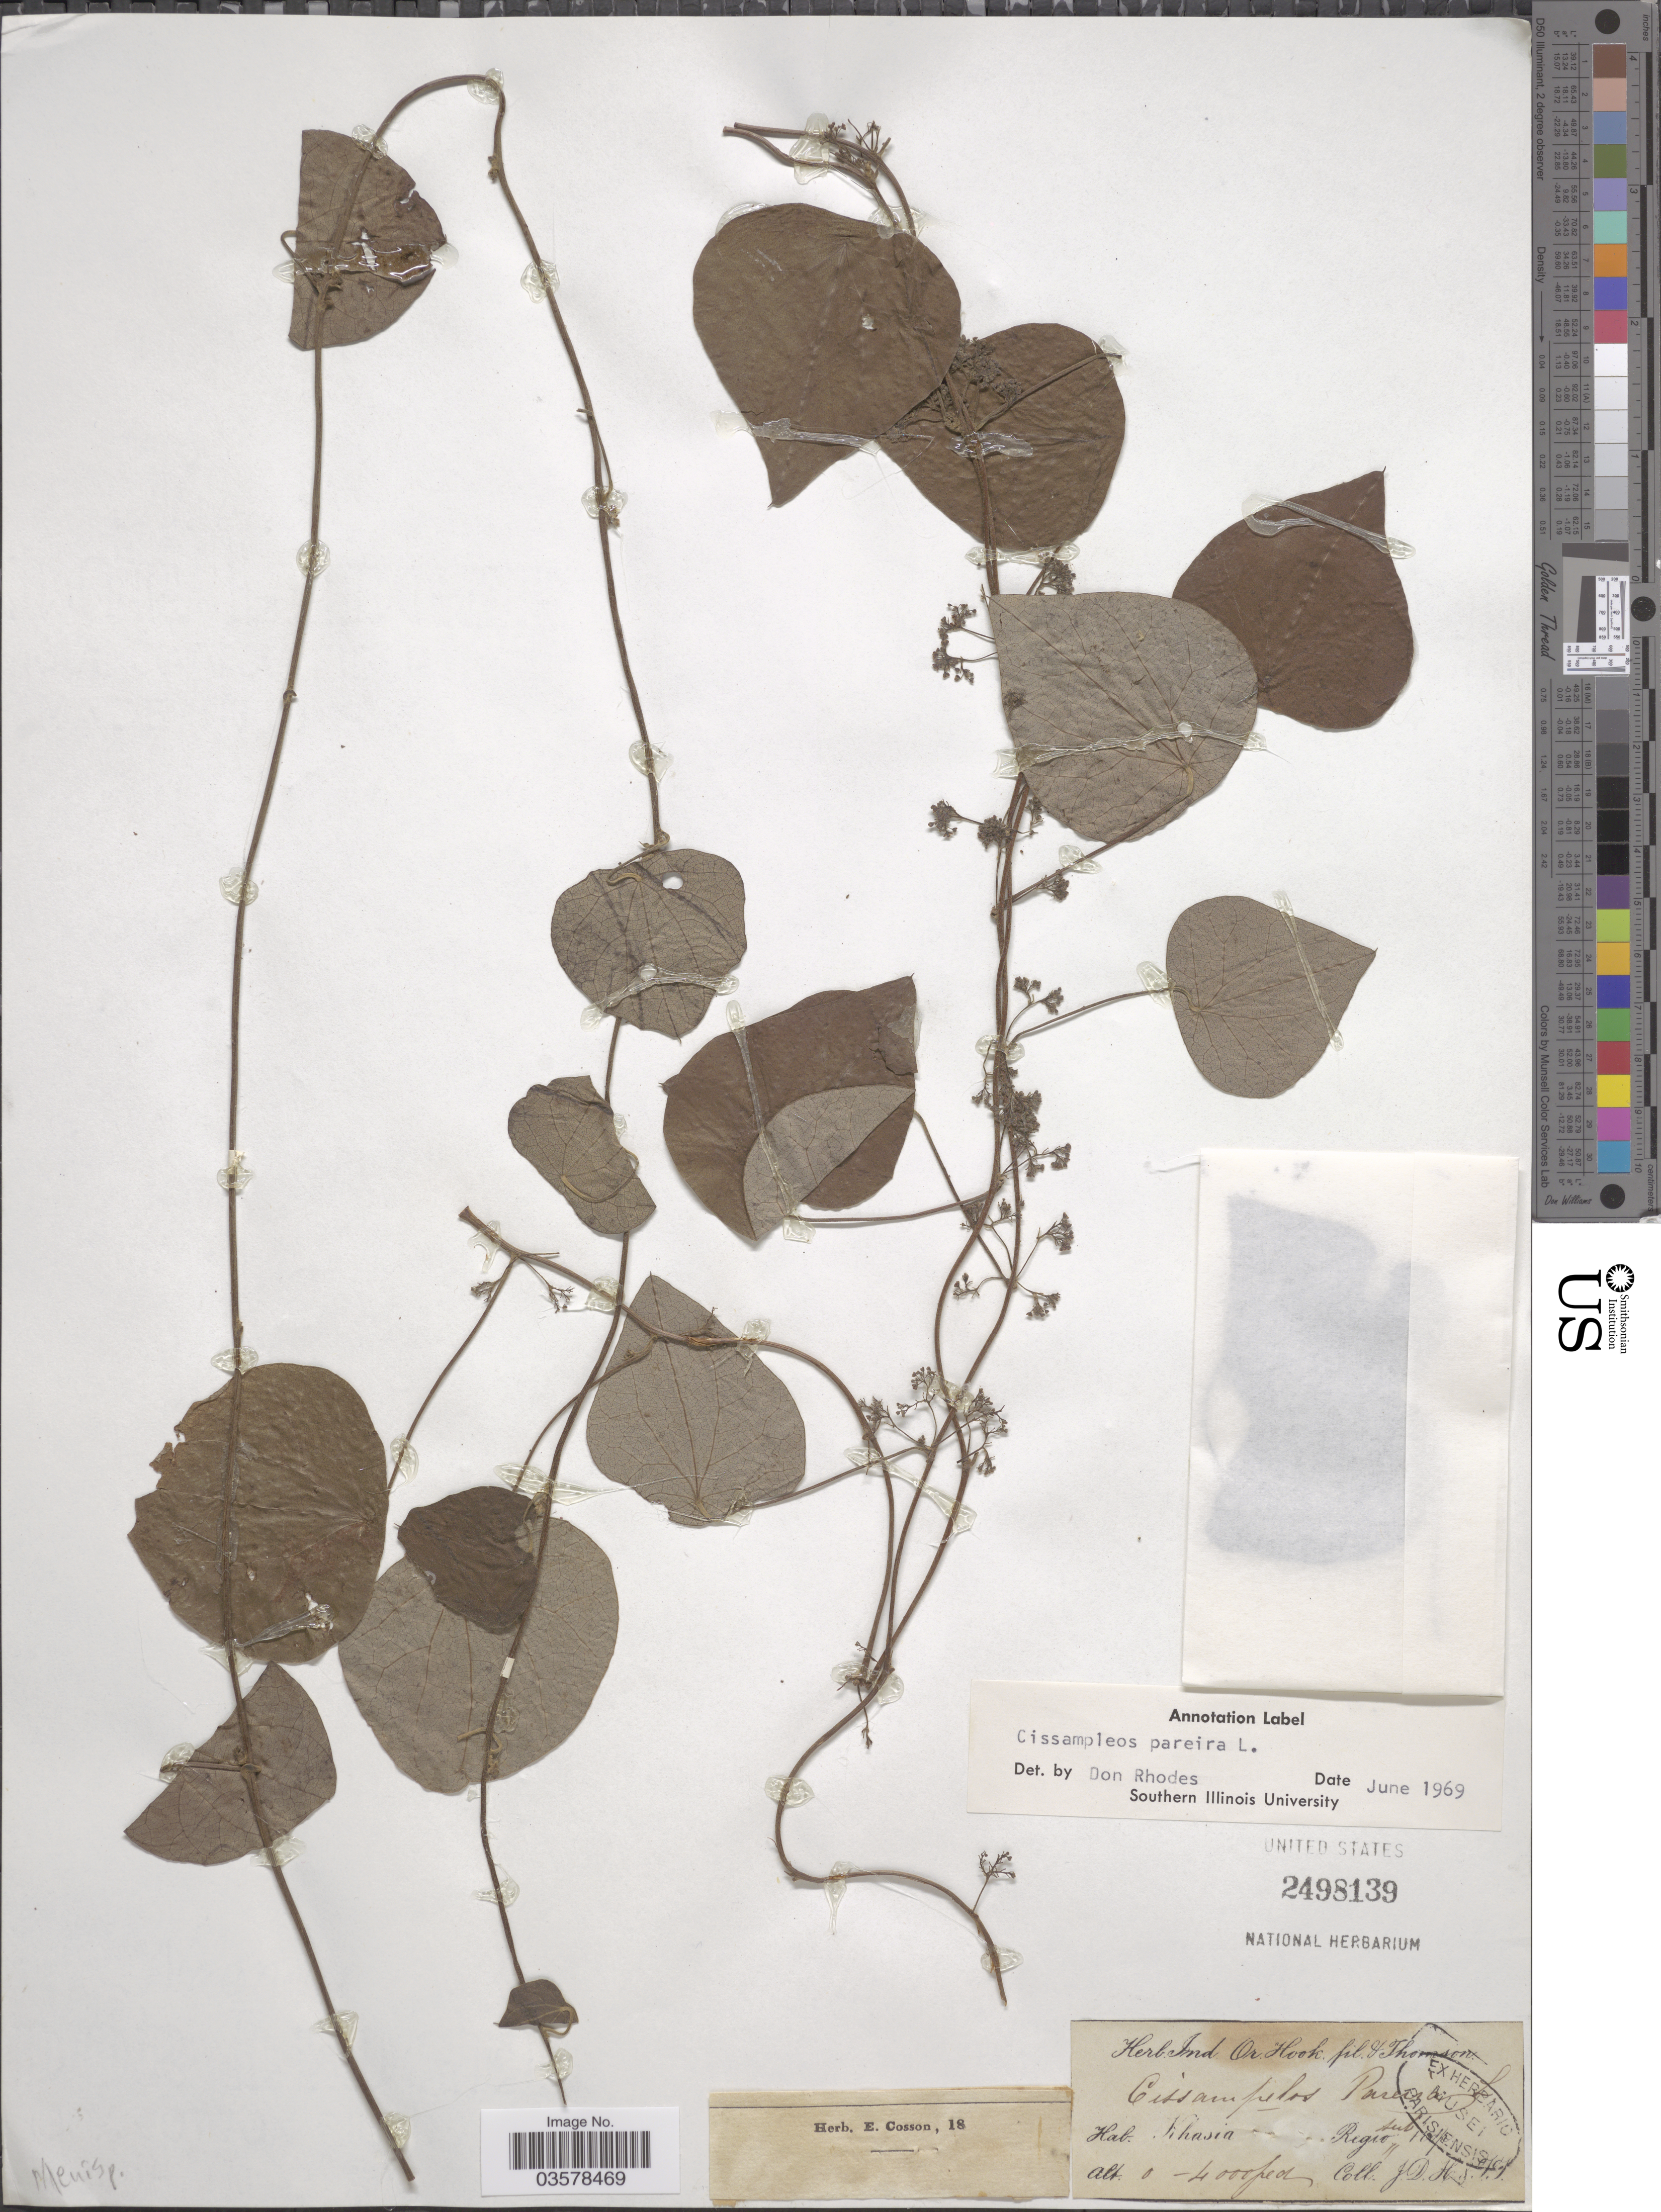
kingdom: Plantae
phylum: Tracheophyta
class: Magnoliopsida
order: Ranunculales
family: Menispermaceae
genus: Cissampelos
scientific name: Cissampelos pareira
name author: L.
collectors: J. D. Hooker & T. Thomson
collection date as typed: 18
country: India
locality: Khasia, Regio sub. trop.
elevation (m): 0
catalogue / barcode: US 2498139